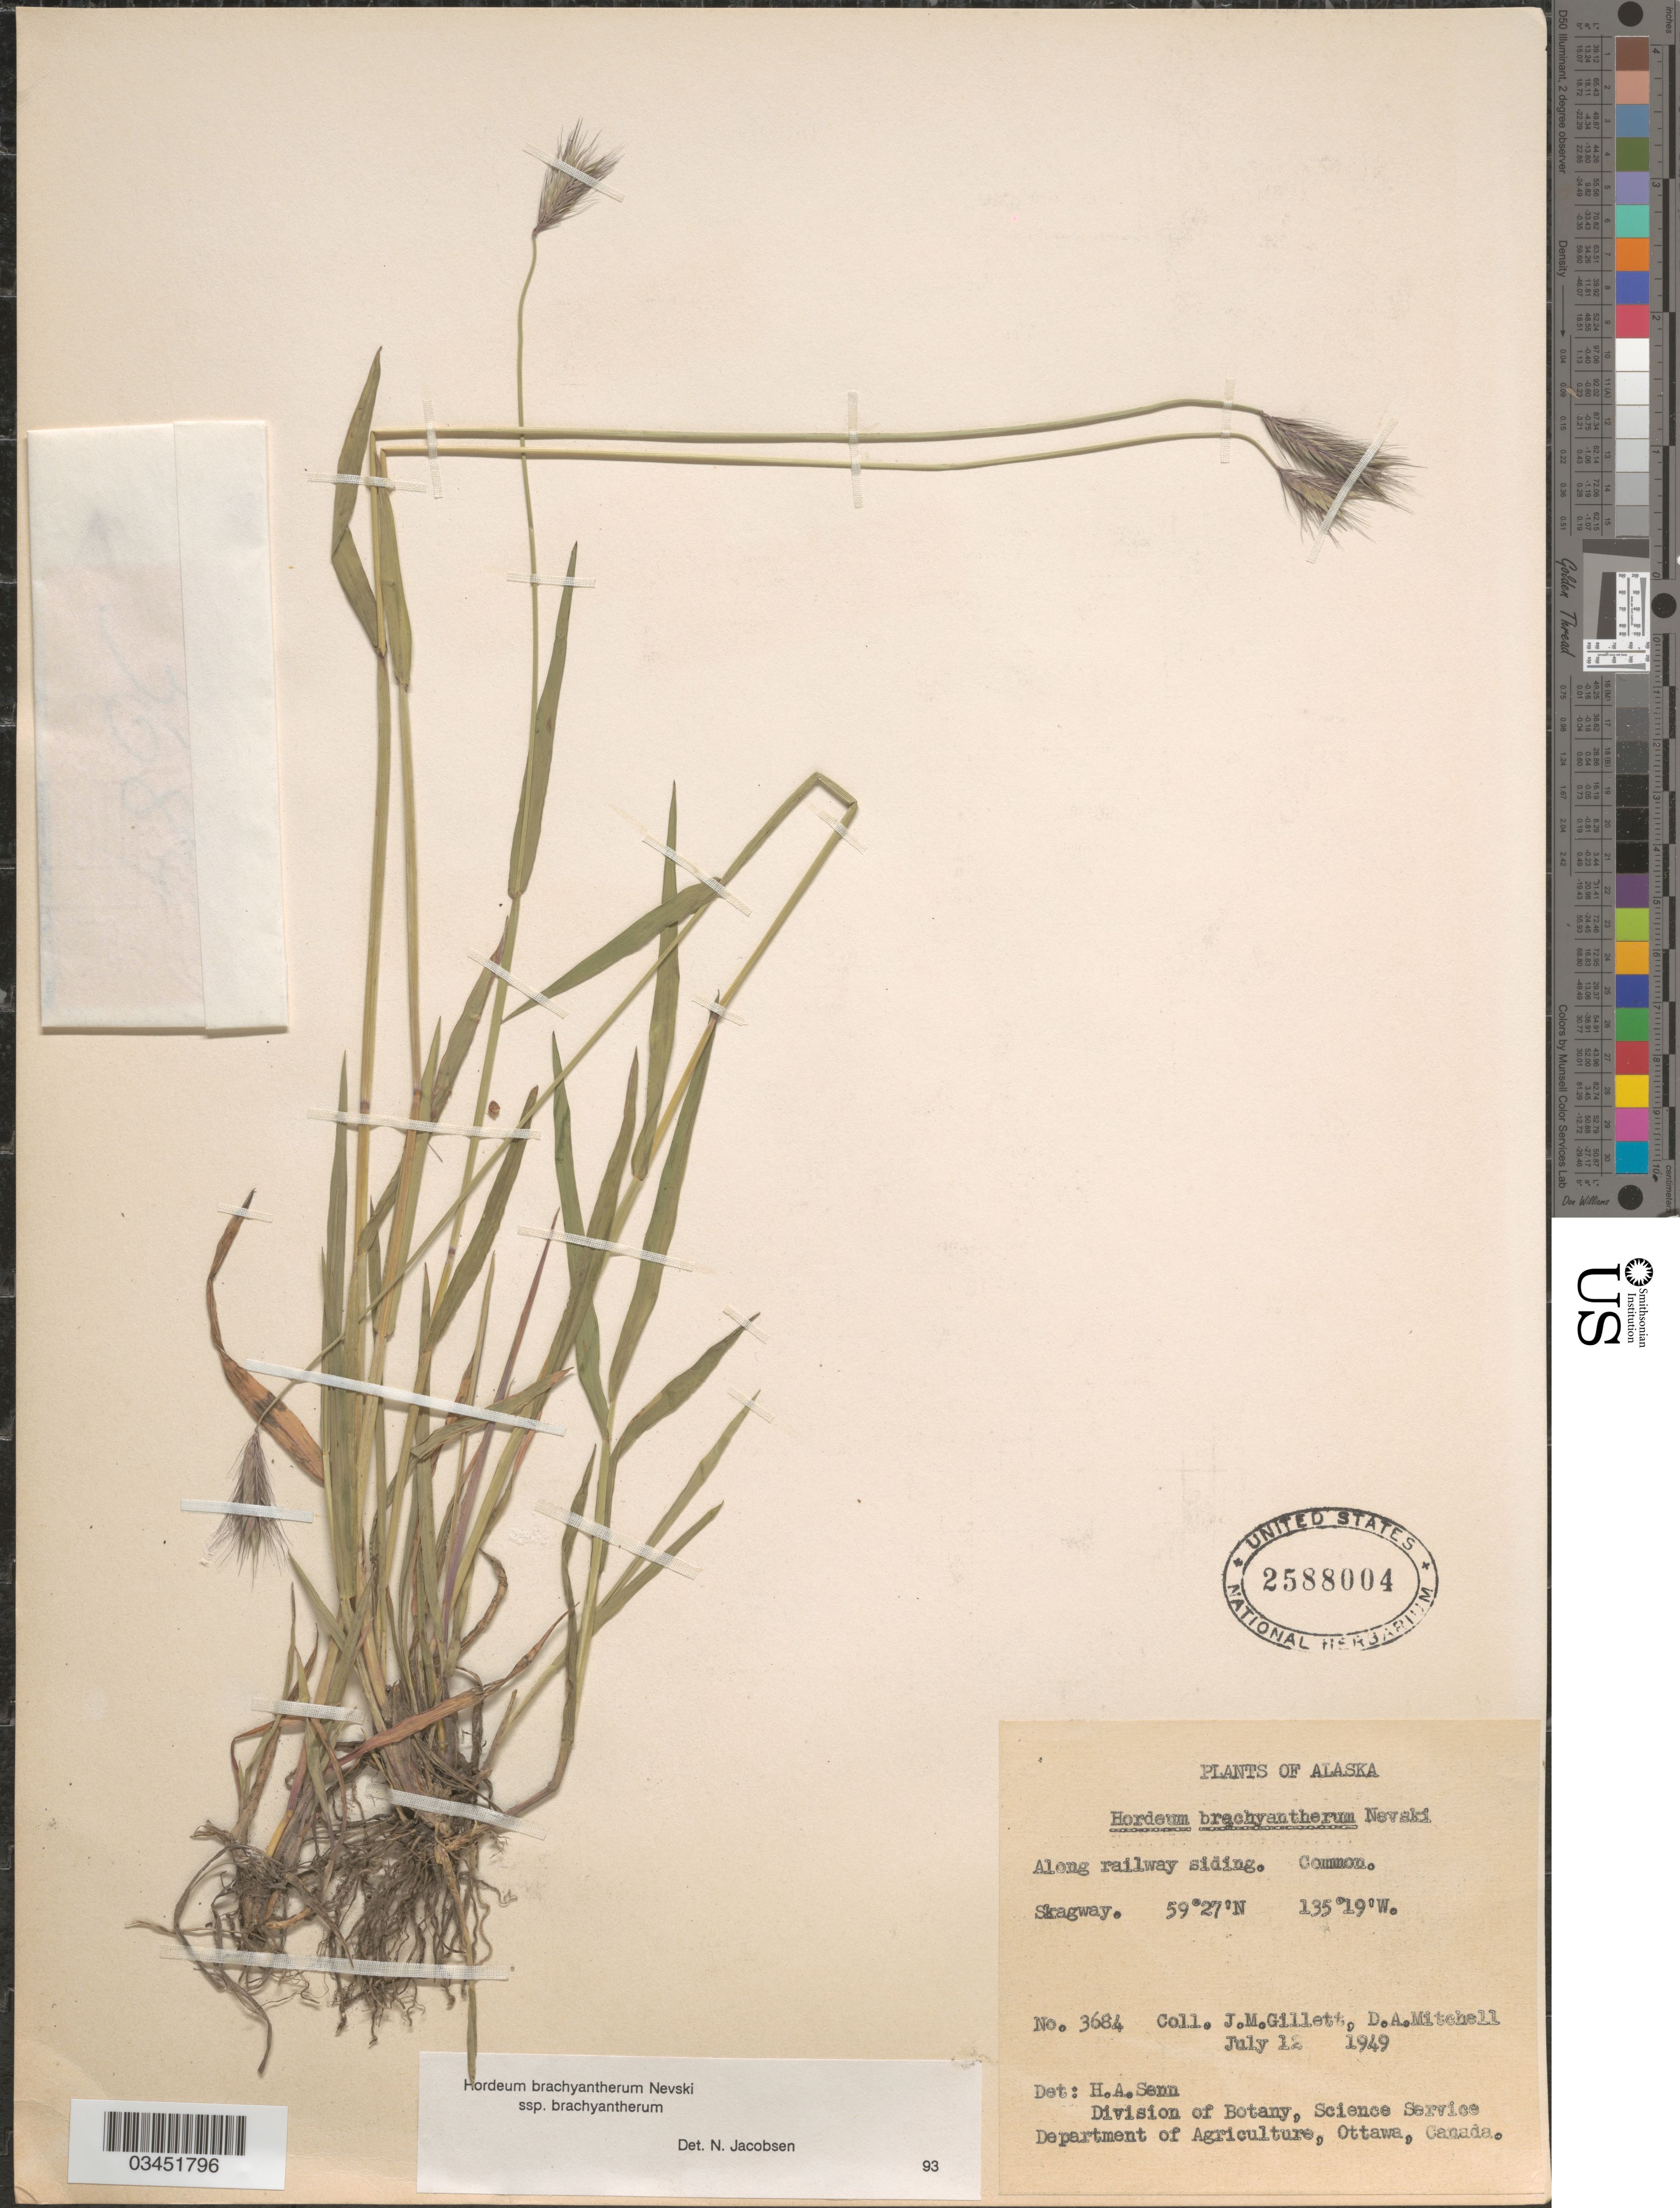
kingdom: Plantae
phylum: Tracheophyta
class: Liliopsida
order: Poales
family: Poaceae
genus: Hordeum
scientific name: Hordeum brachyantherum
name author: Nevski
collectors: J. M. Gillett & D. Mitchell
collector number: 3684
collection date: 1949-07-12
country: United States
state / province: Alaska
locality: Skagway. Along railway siding.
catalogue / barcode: US 2588004